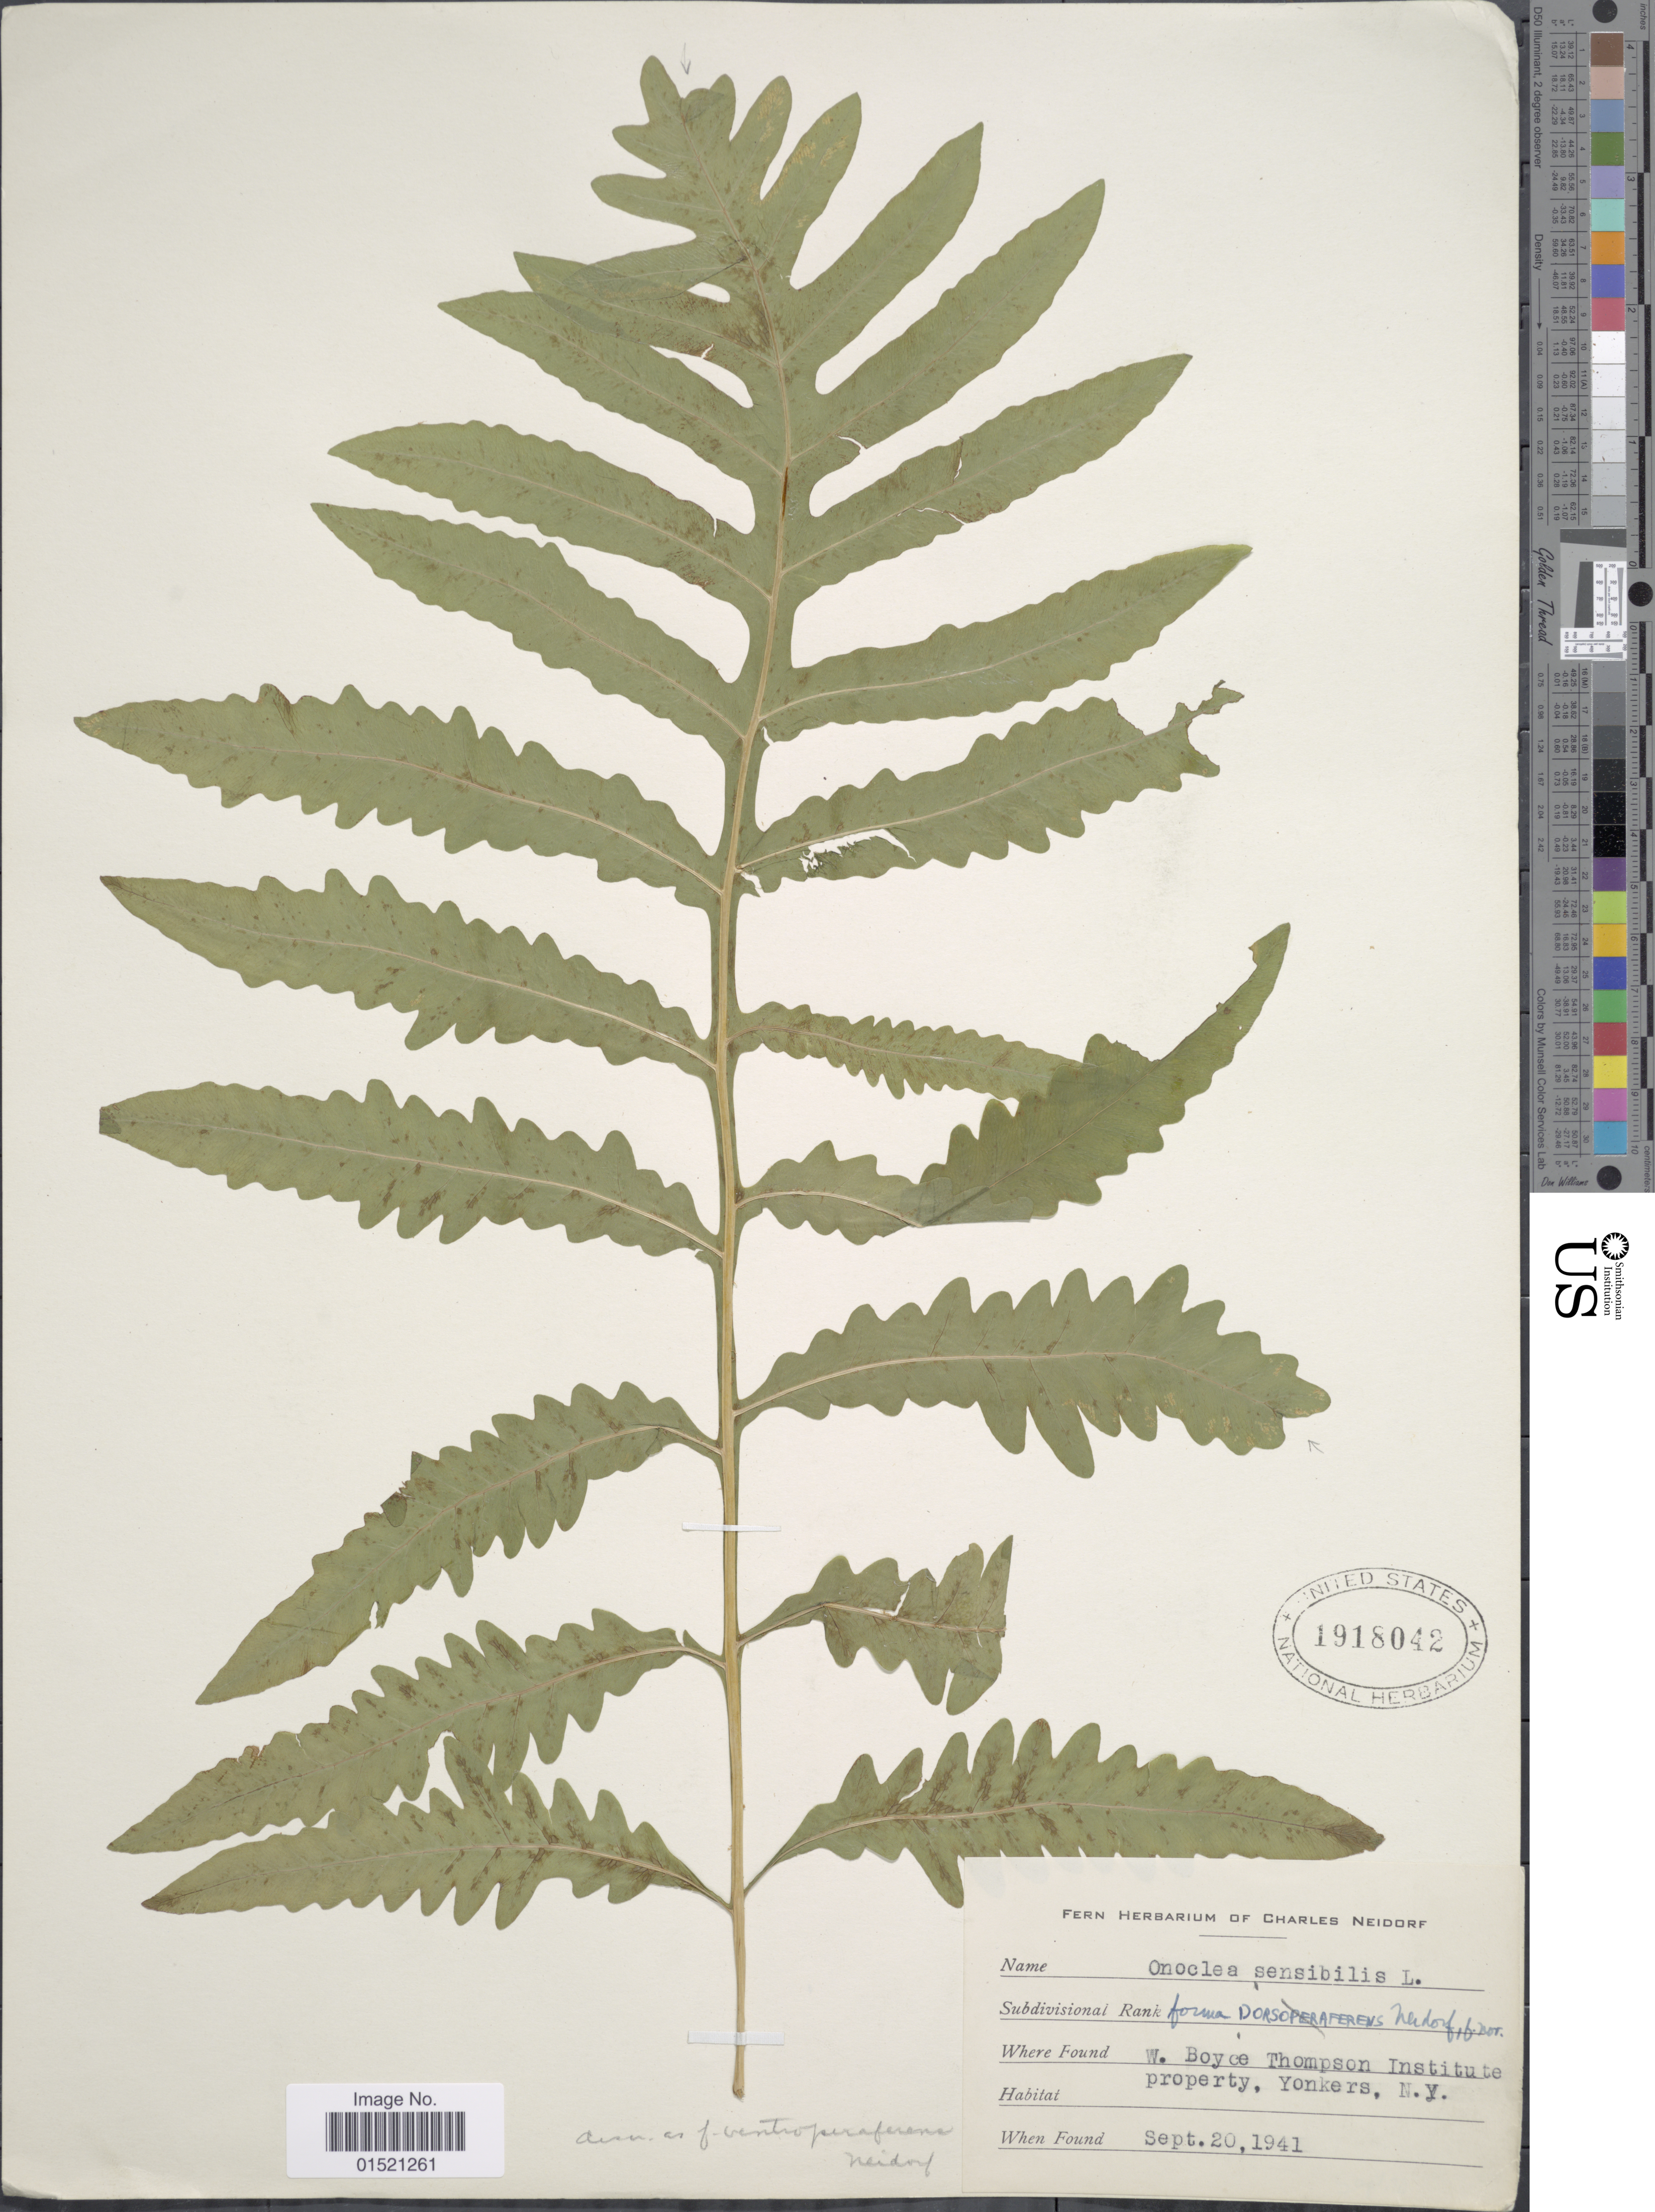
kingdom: Plantae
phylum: Tracheophyta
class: Polypodiopsida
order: Polypodiales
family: Onocleaceae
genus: Onoclea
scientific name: Onoclea sensibilis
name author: L.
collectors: ex herb. Charles Neidorf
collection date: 1941-09-20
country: United States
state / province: New York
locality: W. Boyce Thompson Institute property, Yonkers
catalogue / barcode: US 1918042